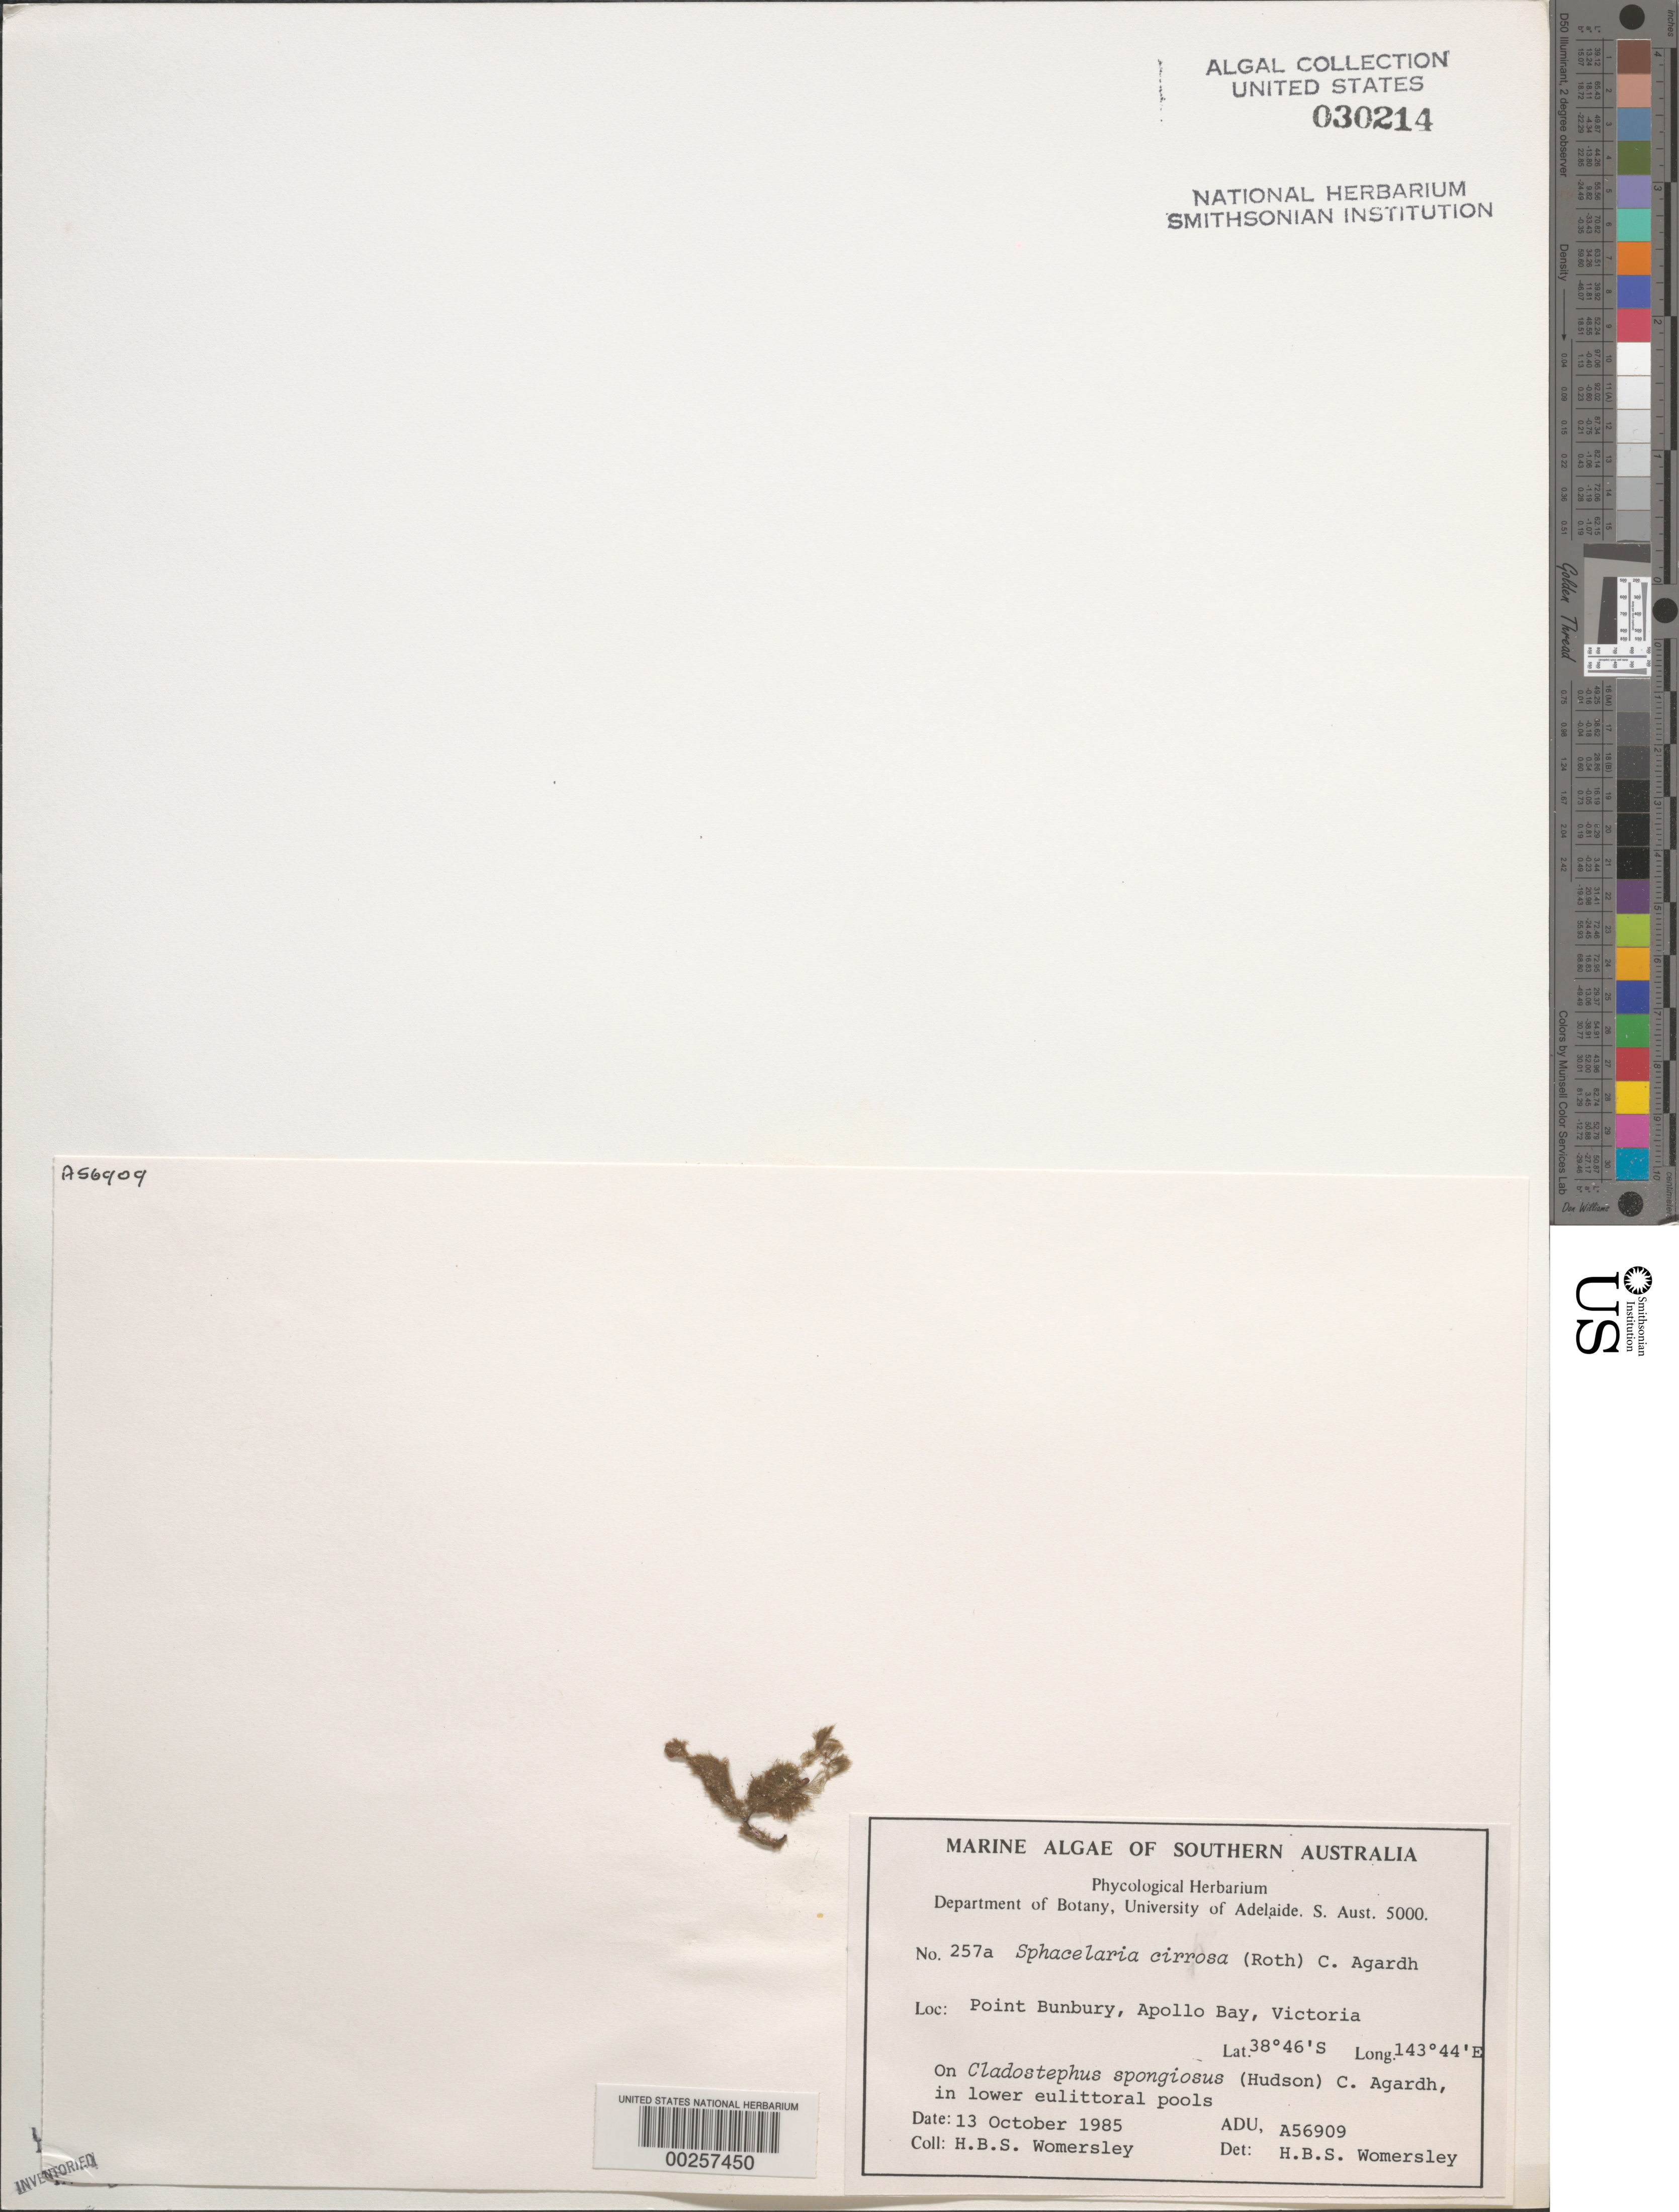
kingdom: Chromista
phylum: Ochrophyta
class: Phaeophyceae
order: Sphacelariales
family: Sphacelariaceae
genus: Sphacelaria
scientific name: Sphacelaria cirrosa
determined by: Womersley, H. B. S.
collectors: H. B. S. Womersley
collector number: ADU A56909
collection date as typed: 13 Oct 1985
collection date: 1985-10-13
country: Australia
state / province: Victoria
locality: Point bunbury, apollo bay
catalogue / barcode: US 30214